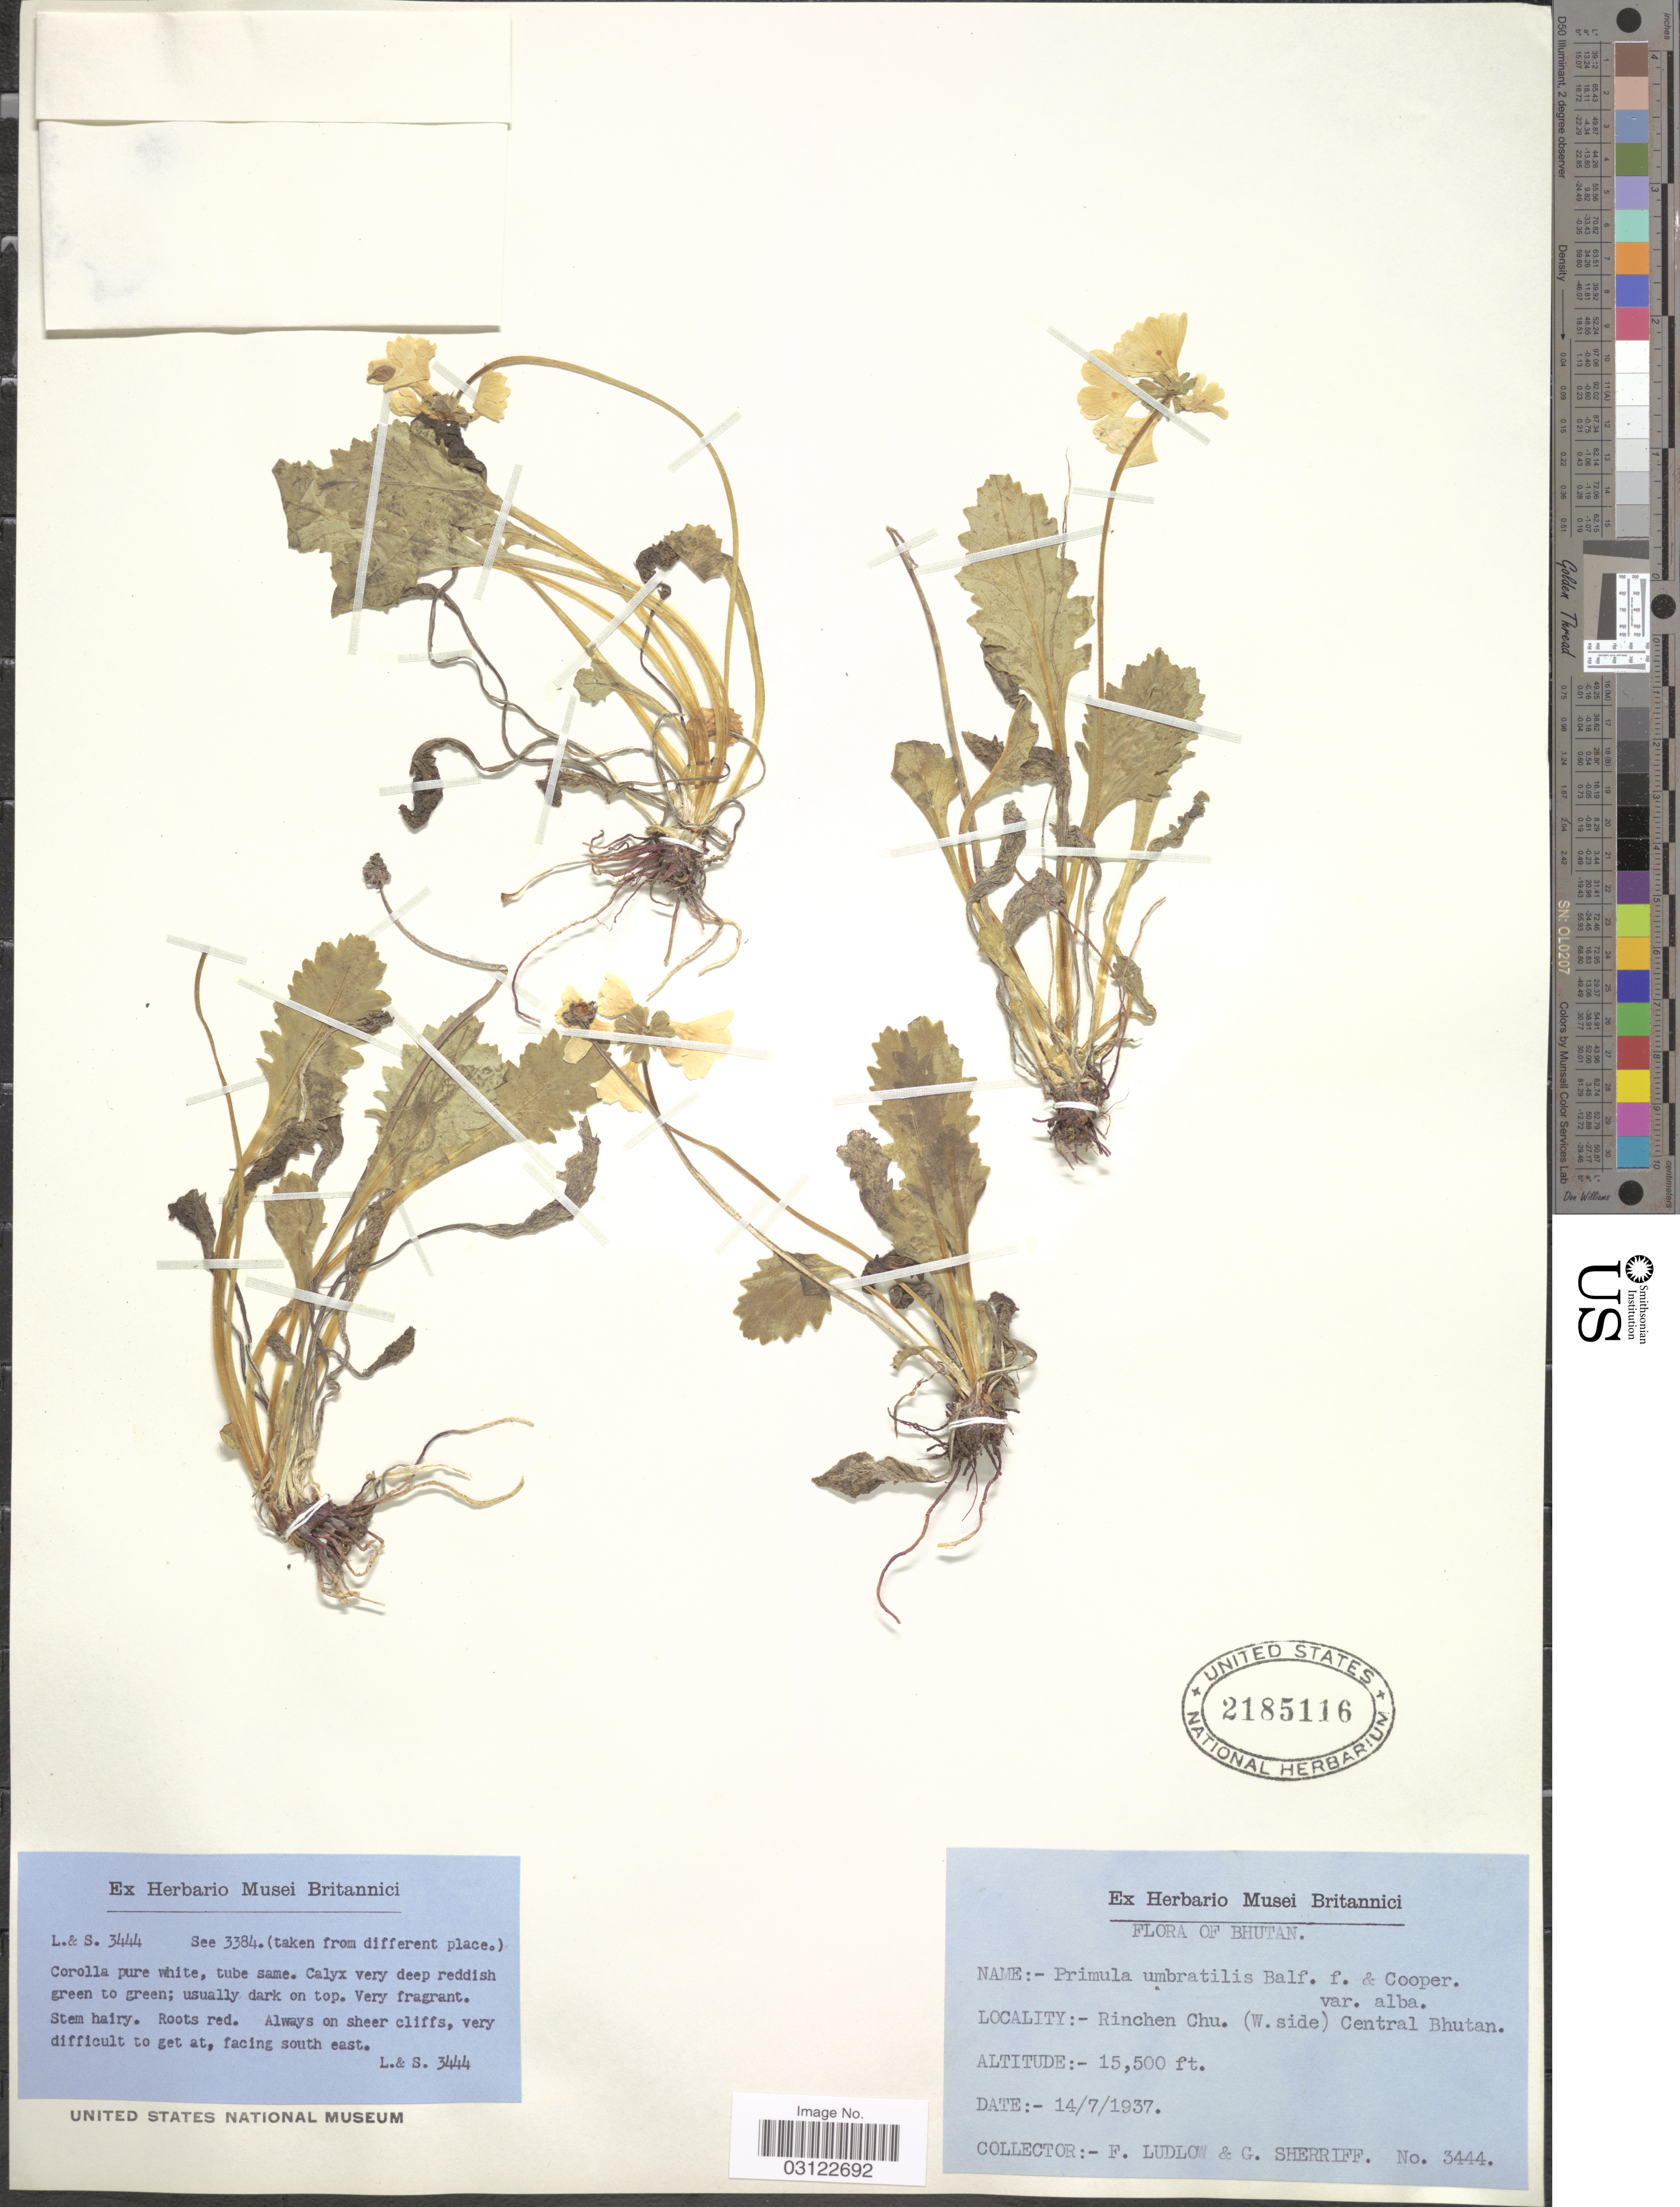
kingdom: Plantae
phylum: Tracheophyta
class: Magnoliopsida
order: Ericales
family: Primulaceae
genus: Primula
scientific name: Primula umbratilis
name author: Balf. f. & R.E. Cooper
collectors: F. Ludlow & G. Sherriff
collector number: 3444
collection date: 1937-07-14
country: Bhutan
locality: Rinchen Chu. (W. side) Central Bhutan.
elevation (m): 4724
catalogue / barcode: US 2185116